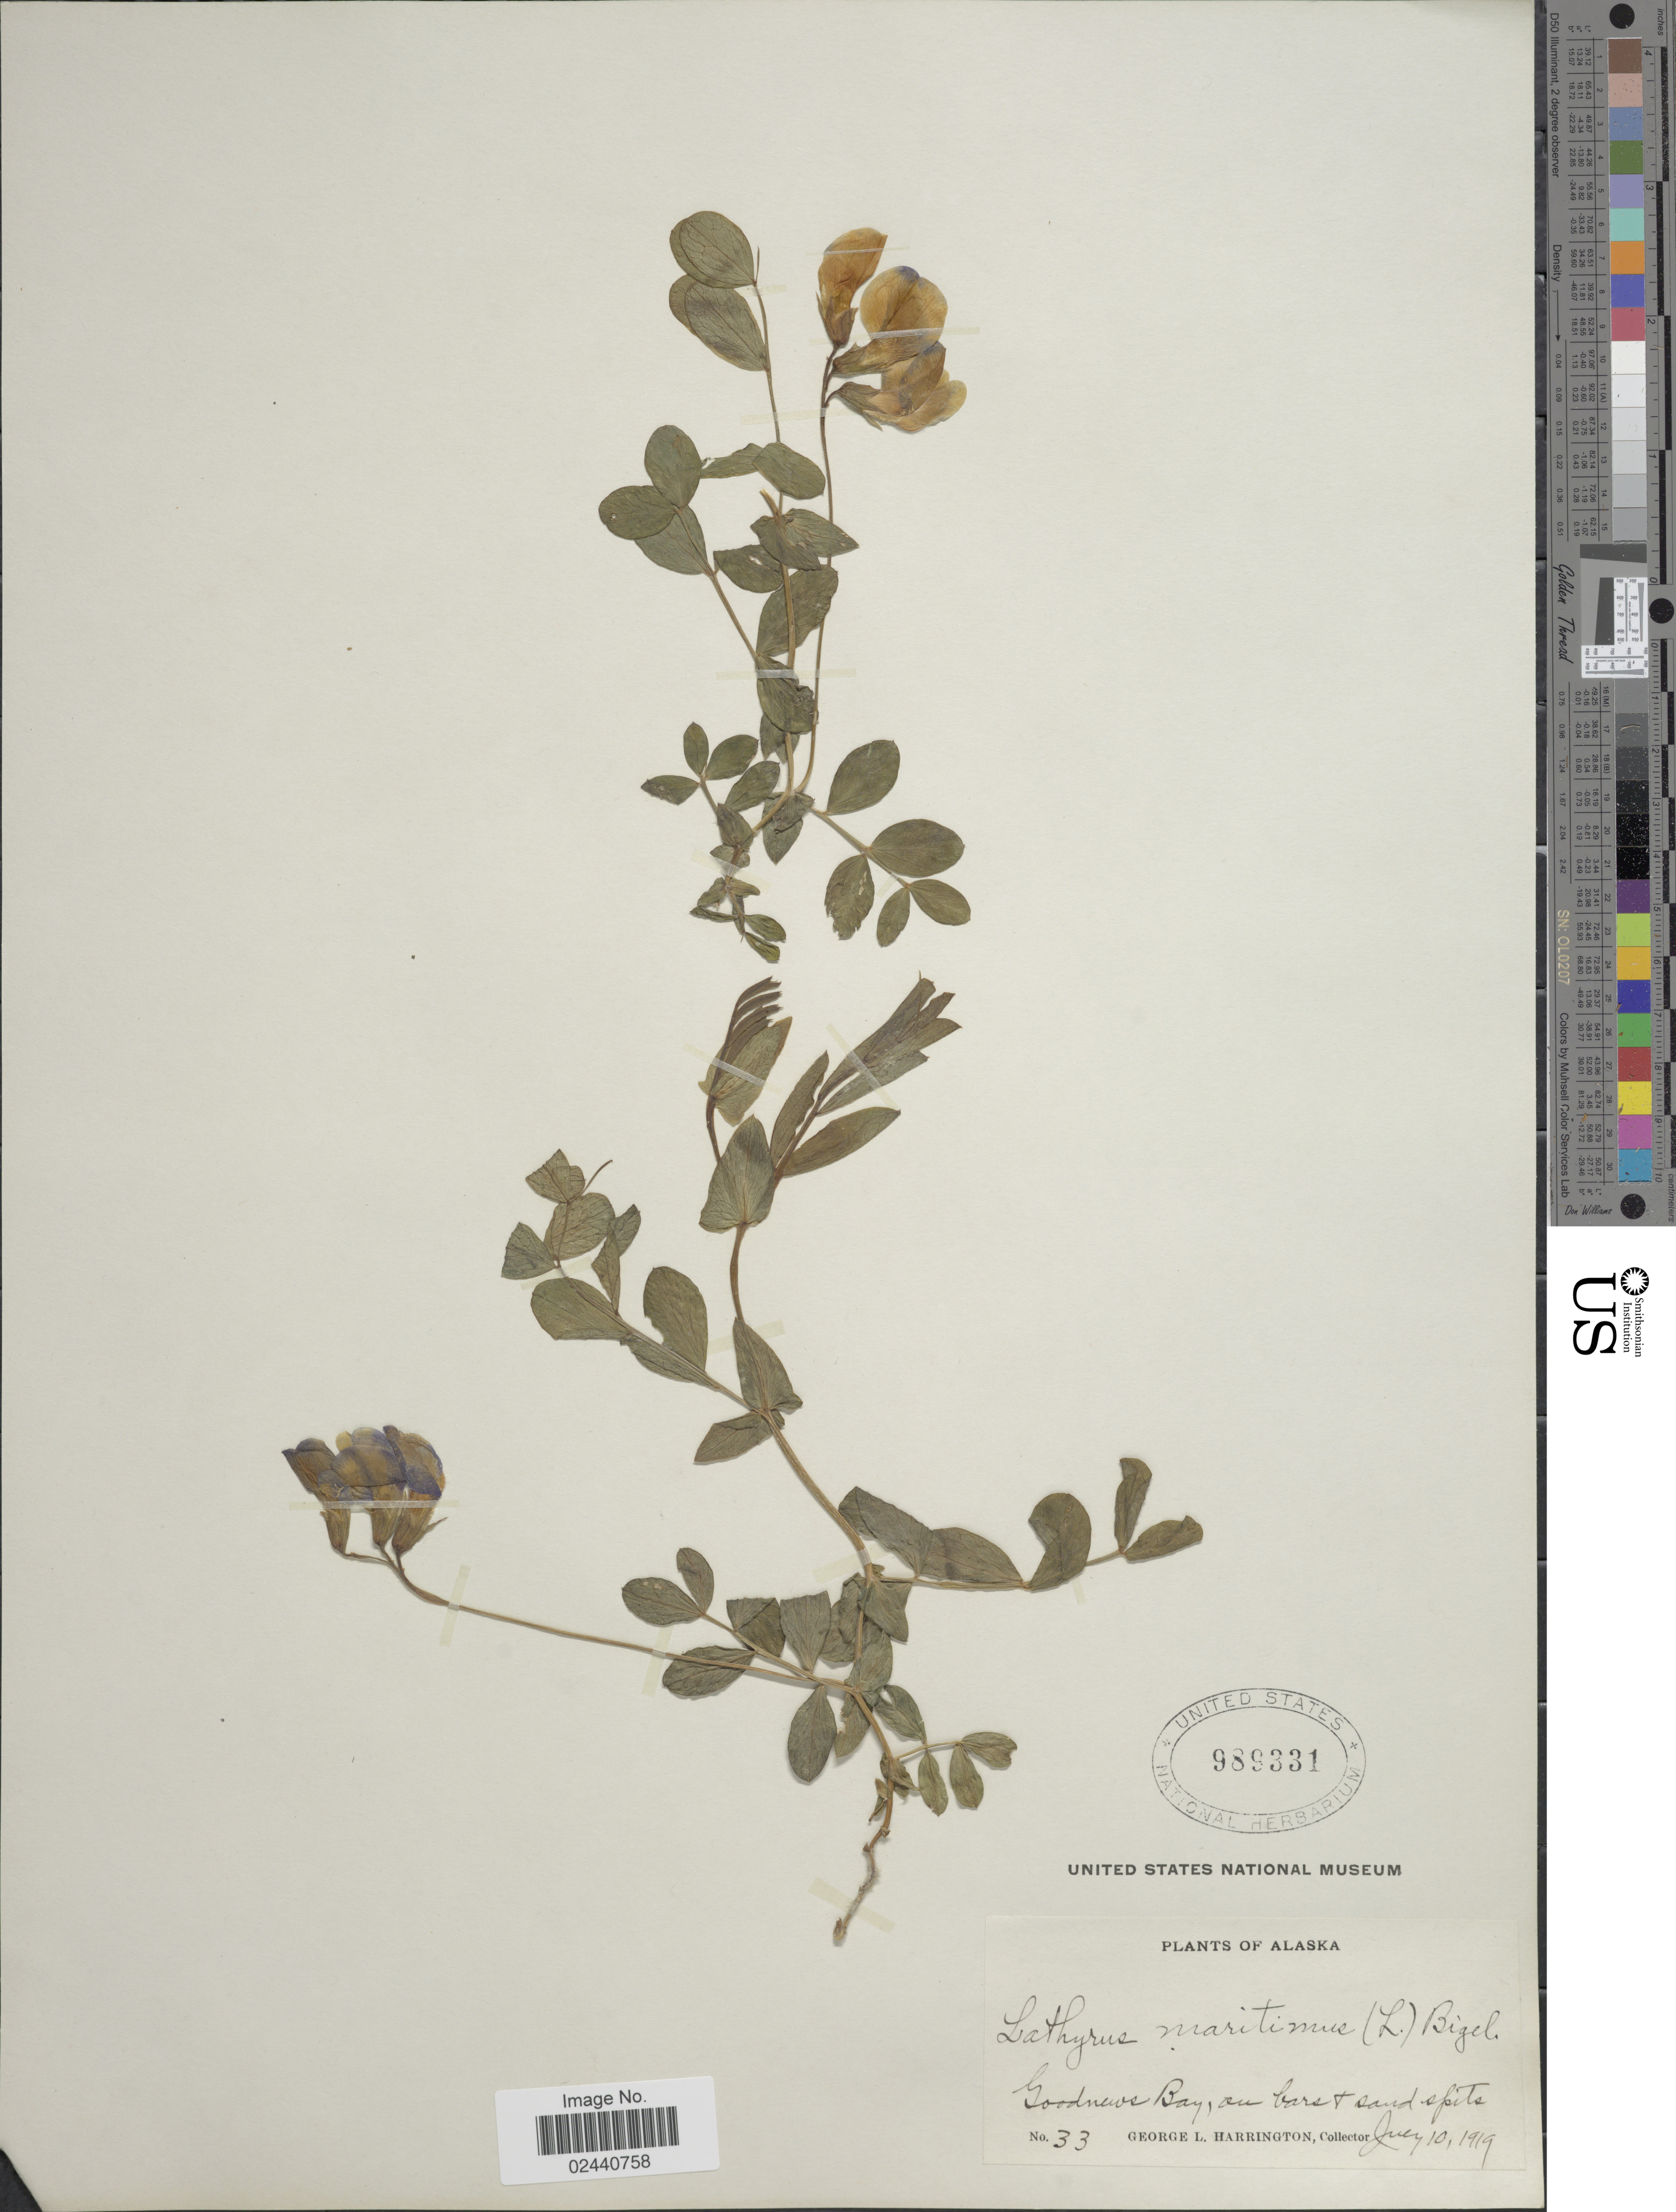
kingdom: Plantae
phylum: Tracheophyta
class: Magnoliopsida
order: Fabales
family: Fabaceae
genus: Lathyrus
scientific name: Lathyrus japonicus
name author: Willd.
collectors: G. Harrington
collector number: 33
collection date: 1919-07-10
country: United States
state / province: Alaska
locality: Goodnews Bay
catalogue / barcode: US 989331